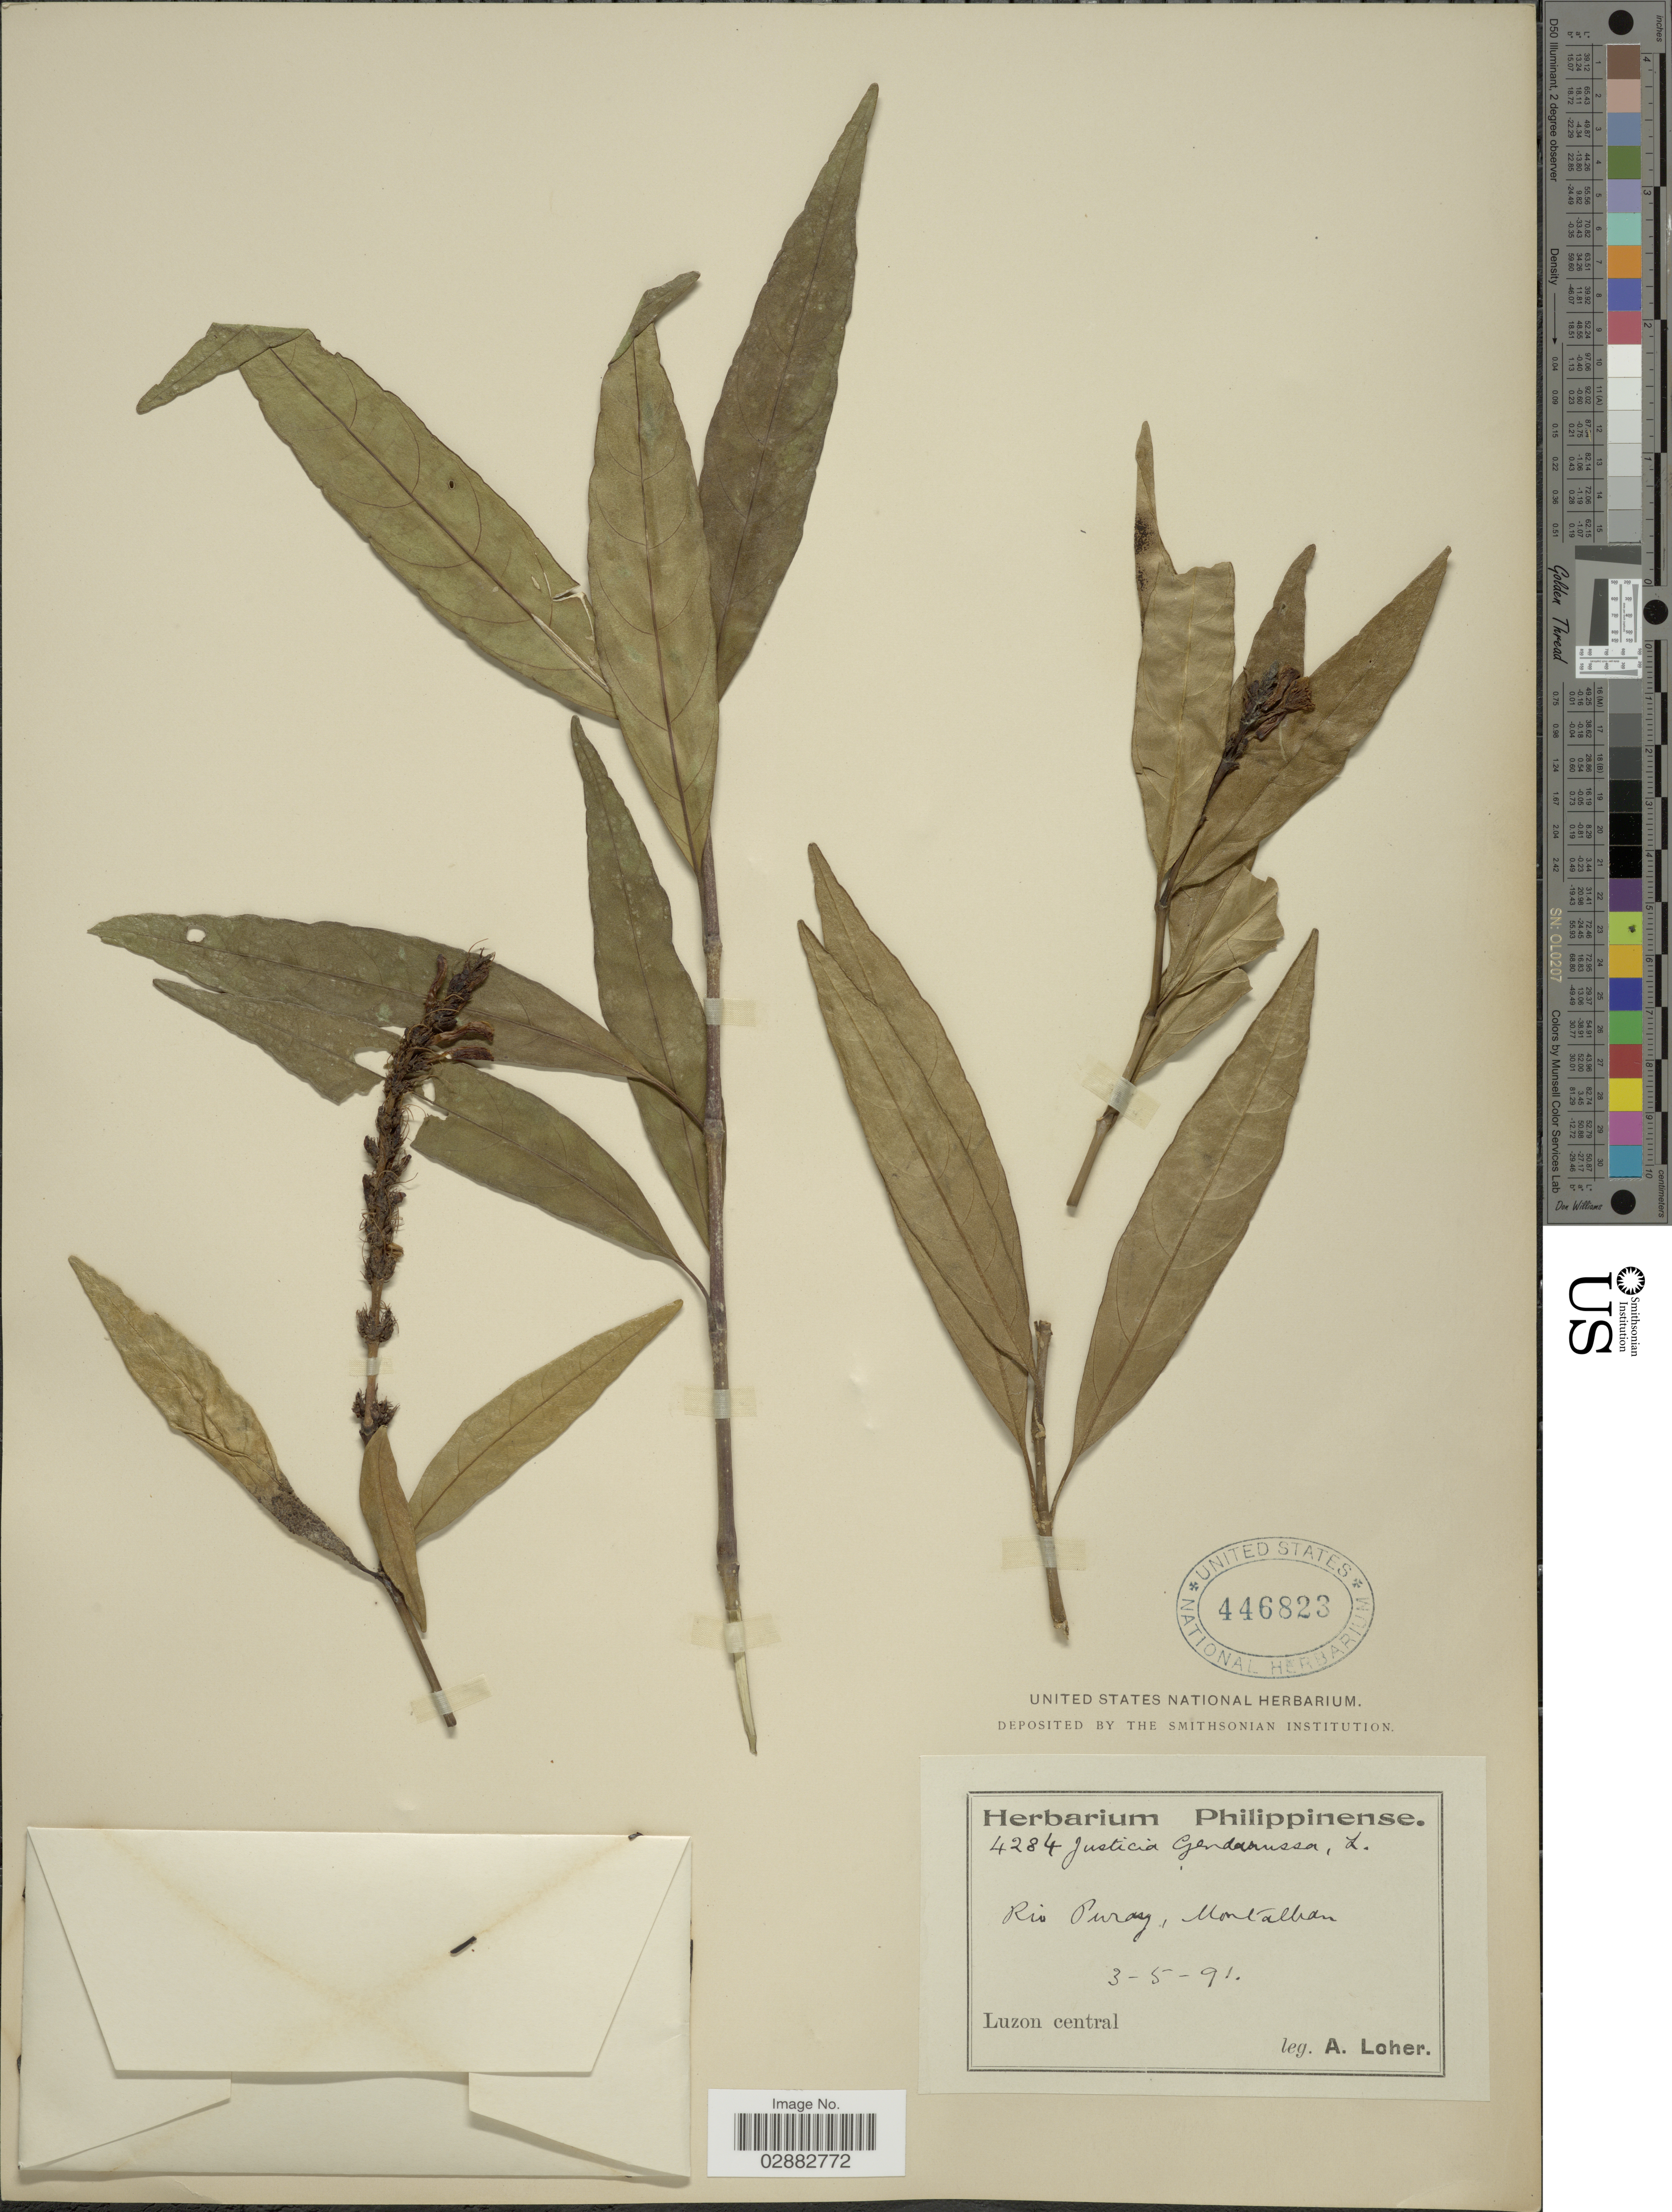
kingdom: Plantae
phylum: Tracheophyta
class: Magnoliopsida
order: Lamiales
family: Acanthaceae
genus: Justicia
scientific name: Justicia gendarussa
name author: Burm. f.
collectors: A. Loher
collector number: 4284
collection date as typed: Transcribed d/m/y: 3/5/91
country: Philippines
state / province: Central Luzon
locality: Rio Puray Montalban. Luzon Central.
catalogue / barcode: US 446823